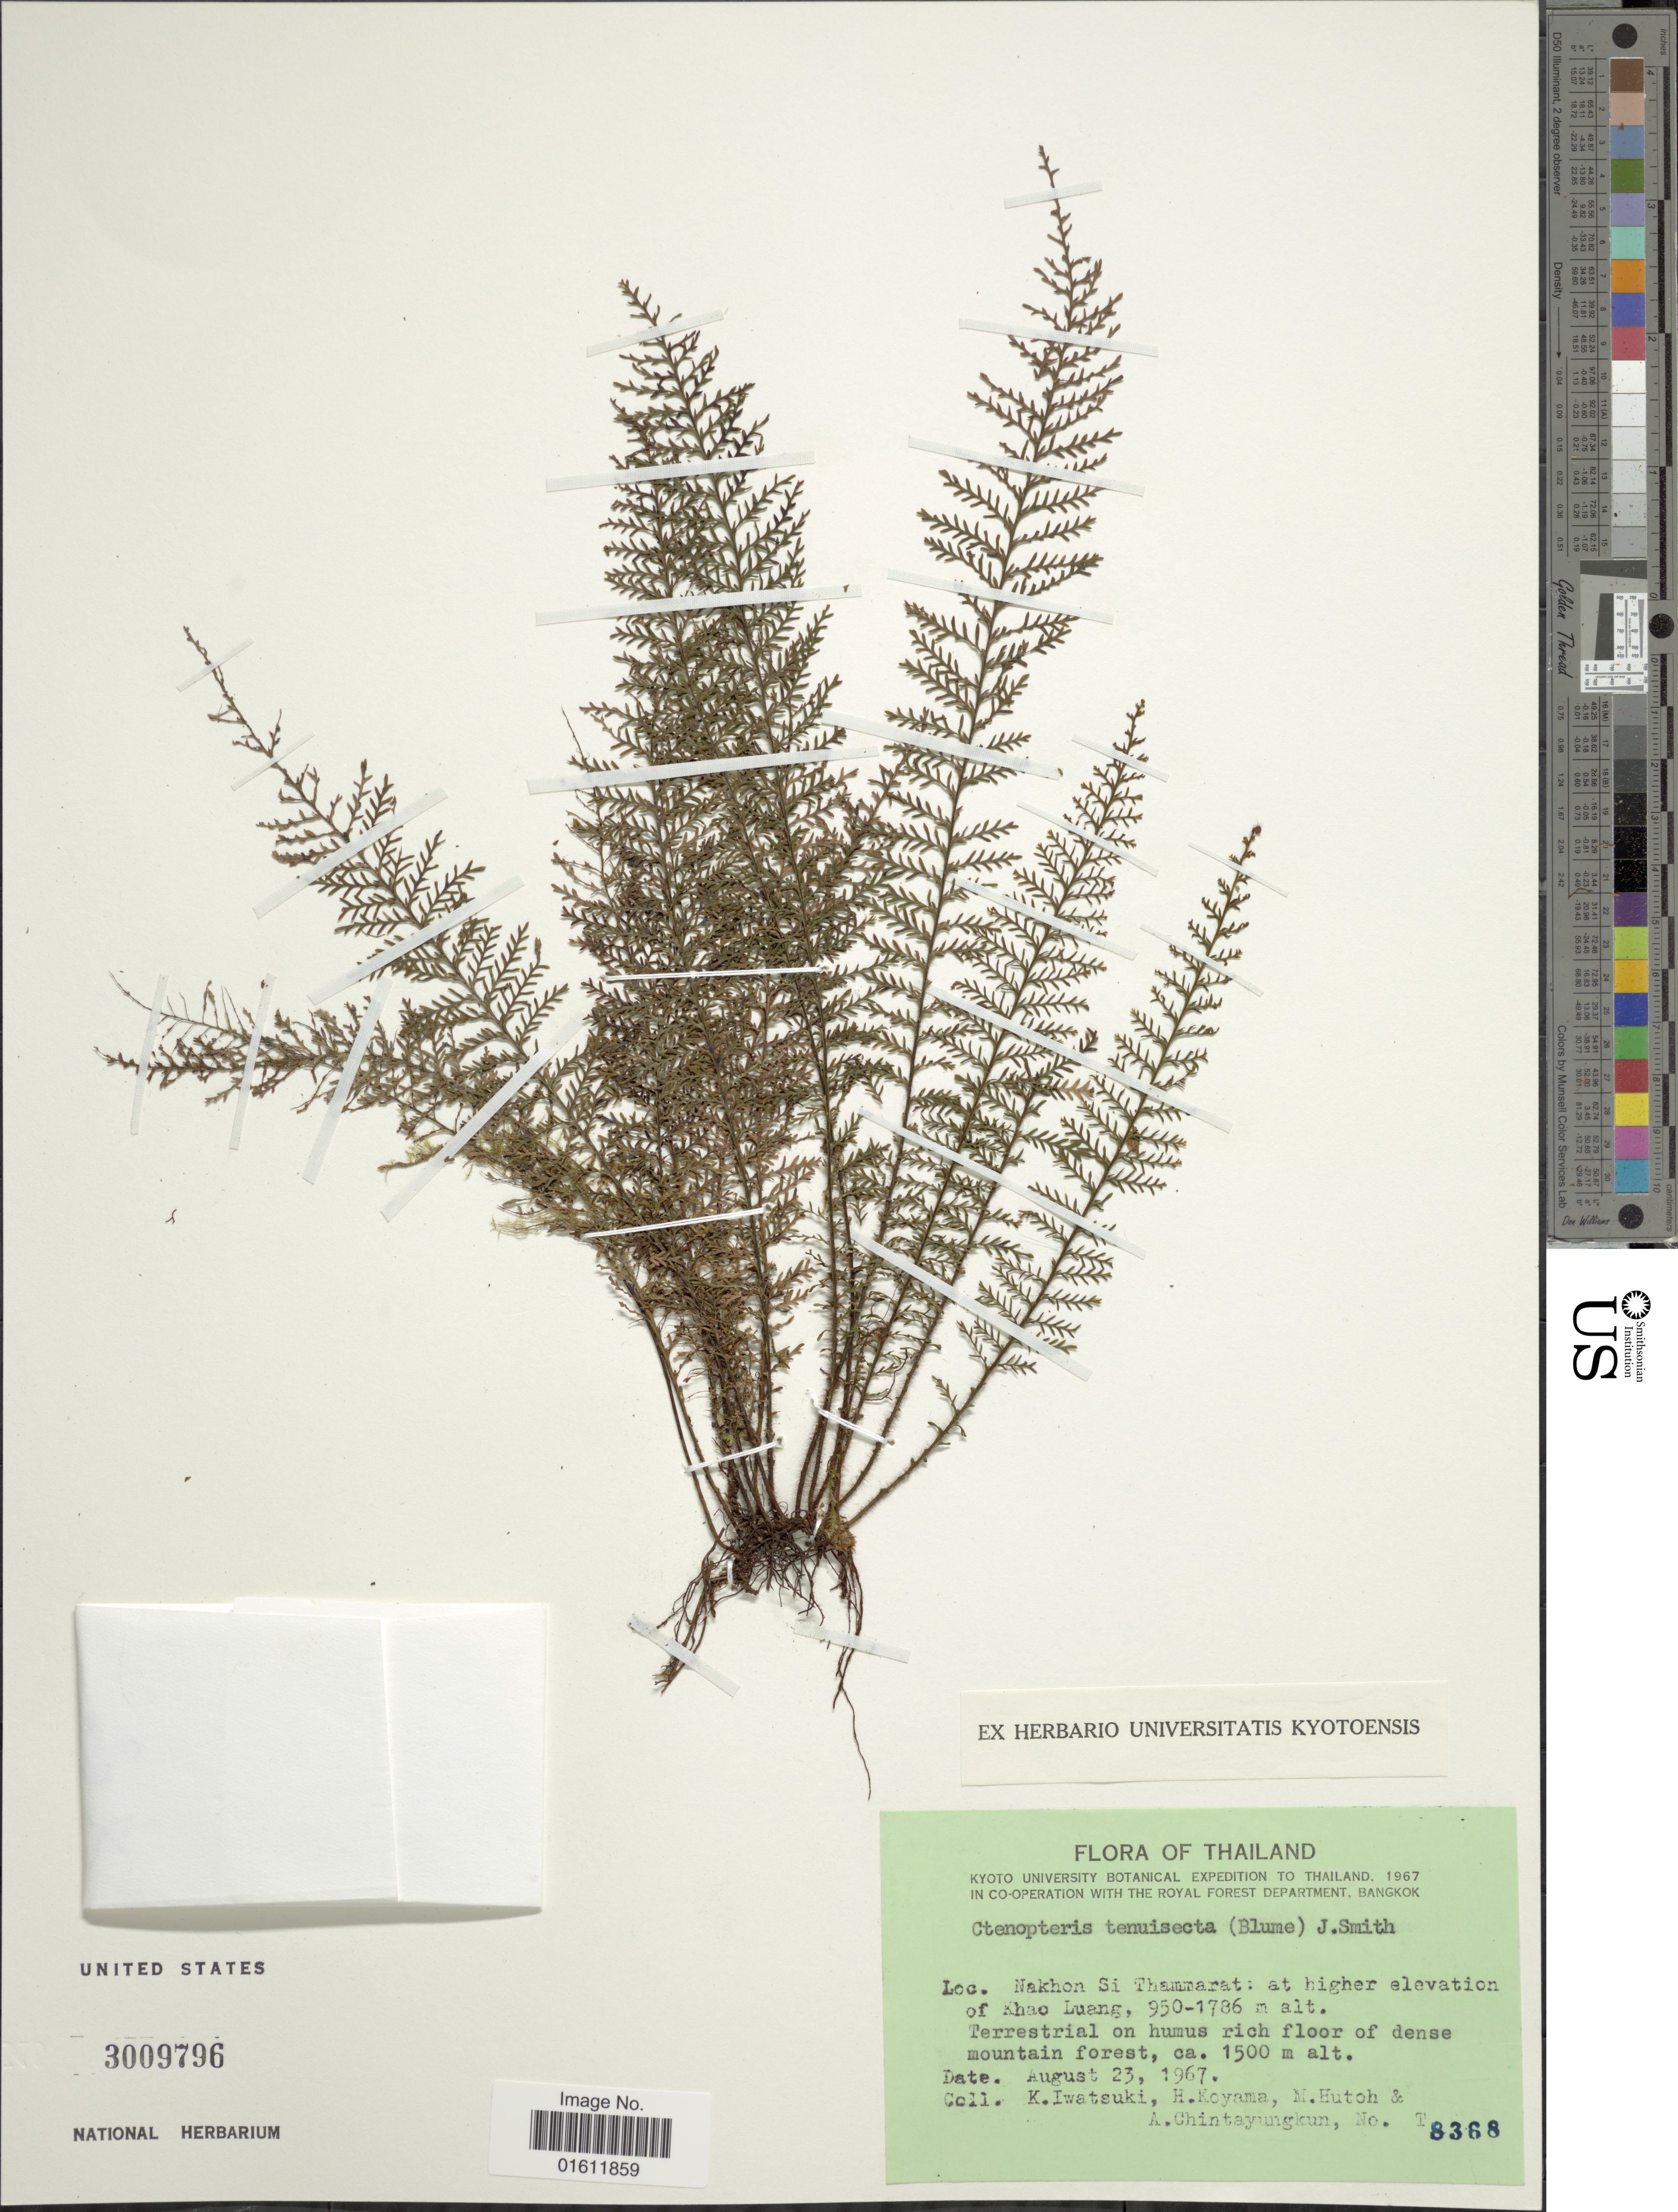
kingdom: Plantae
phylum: Tracheophyta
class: Polypodiopsida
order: Polypodiales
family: Polypodiaceae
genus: Themelium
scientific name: Themelium tenuisectum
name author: (Blume) Parris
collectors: K. Iwatsuki, H. Koyama, M. Hutoh & A. Chintayungkun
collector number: T8368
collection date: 1967-08-23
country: Thailand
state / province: Nakhon Si Thammarat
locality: At higher elevation of Khao Luang.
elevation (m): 950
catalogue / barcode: US 3009796